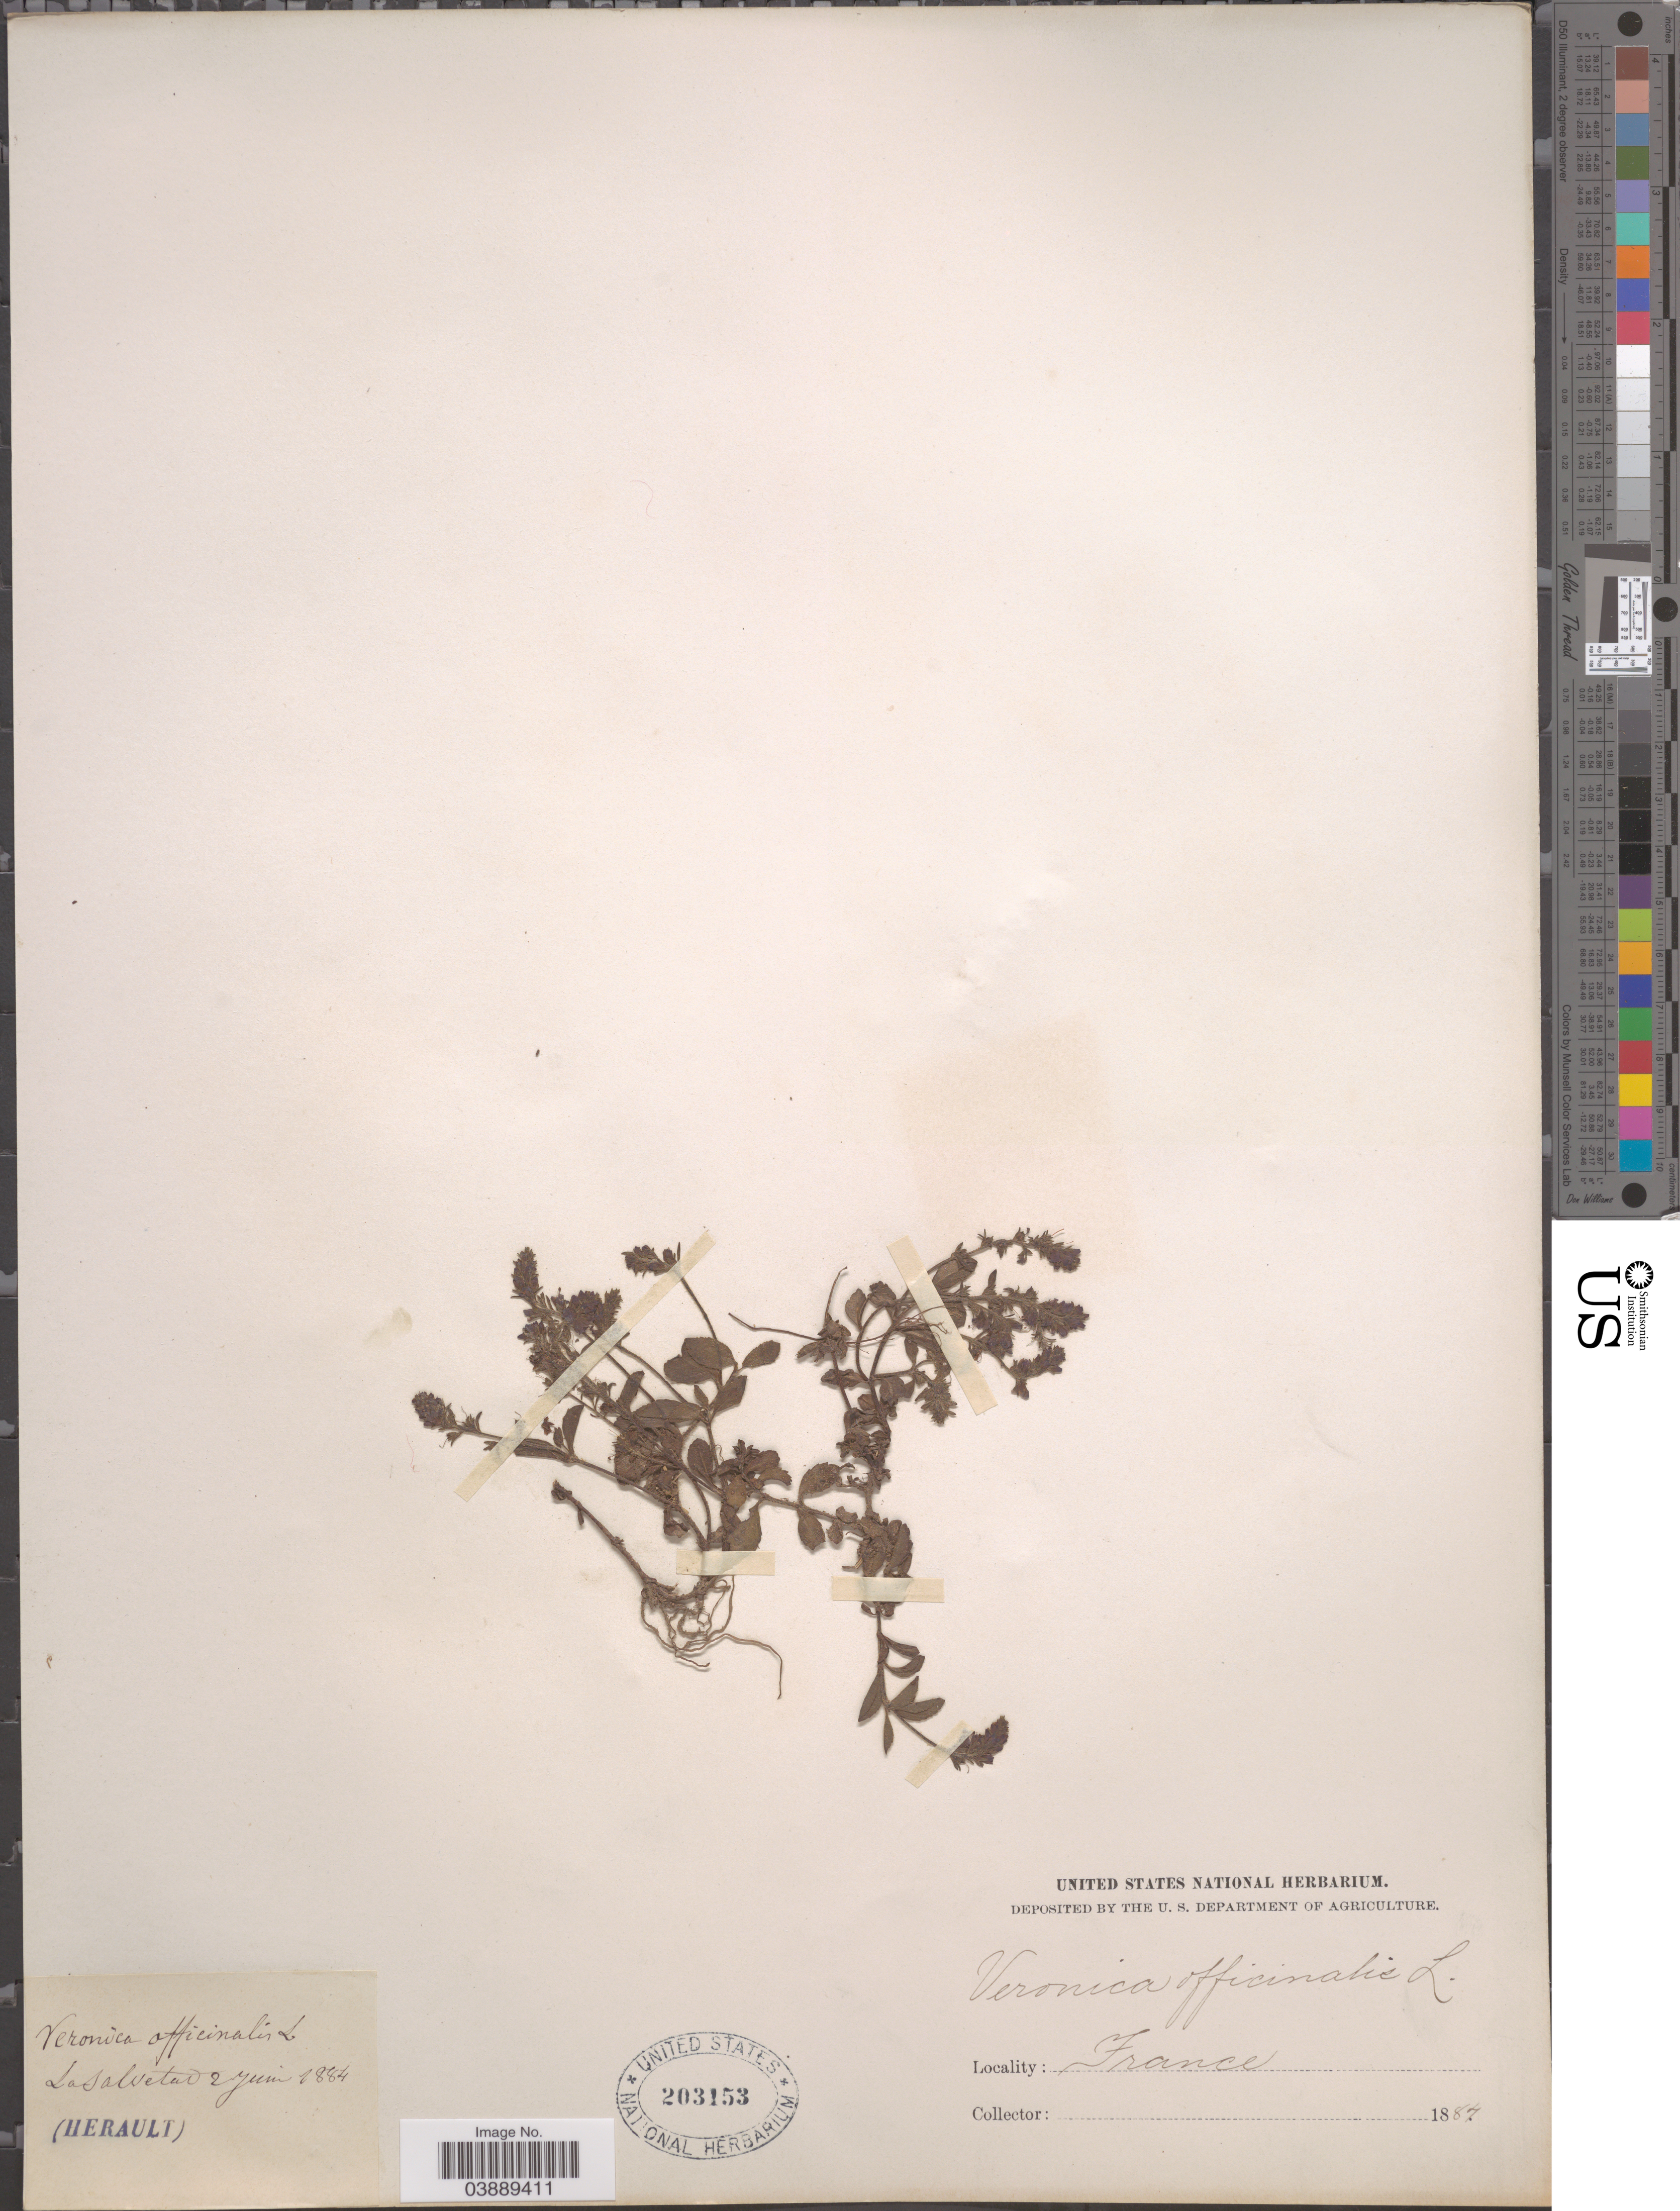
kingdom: Plantae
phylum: Tracheophyta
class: Magnoliopsida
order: Lamiales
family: Plantaginaceae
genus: Veronica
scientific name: Veronica officinalis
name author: L.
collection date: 1884-06-02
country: France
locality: La Salvetar.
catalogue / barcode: US 203153